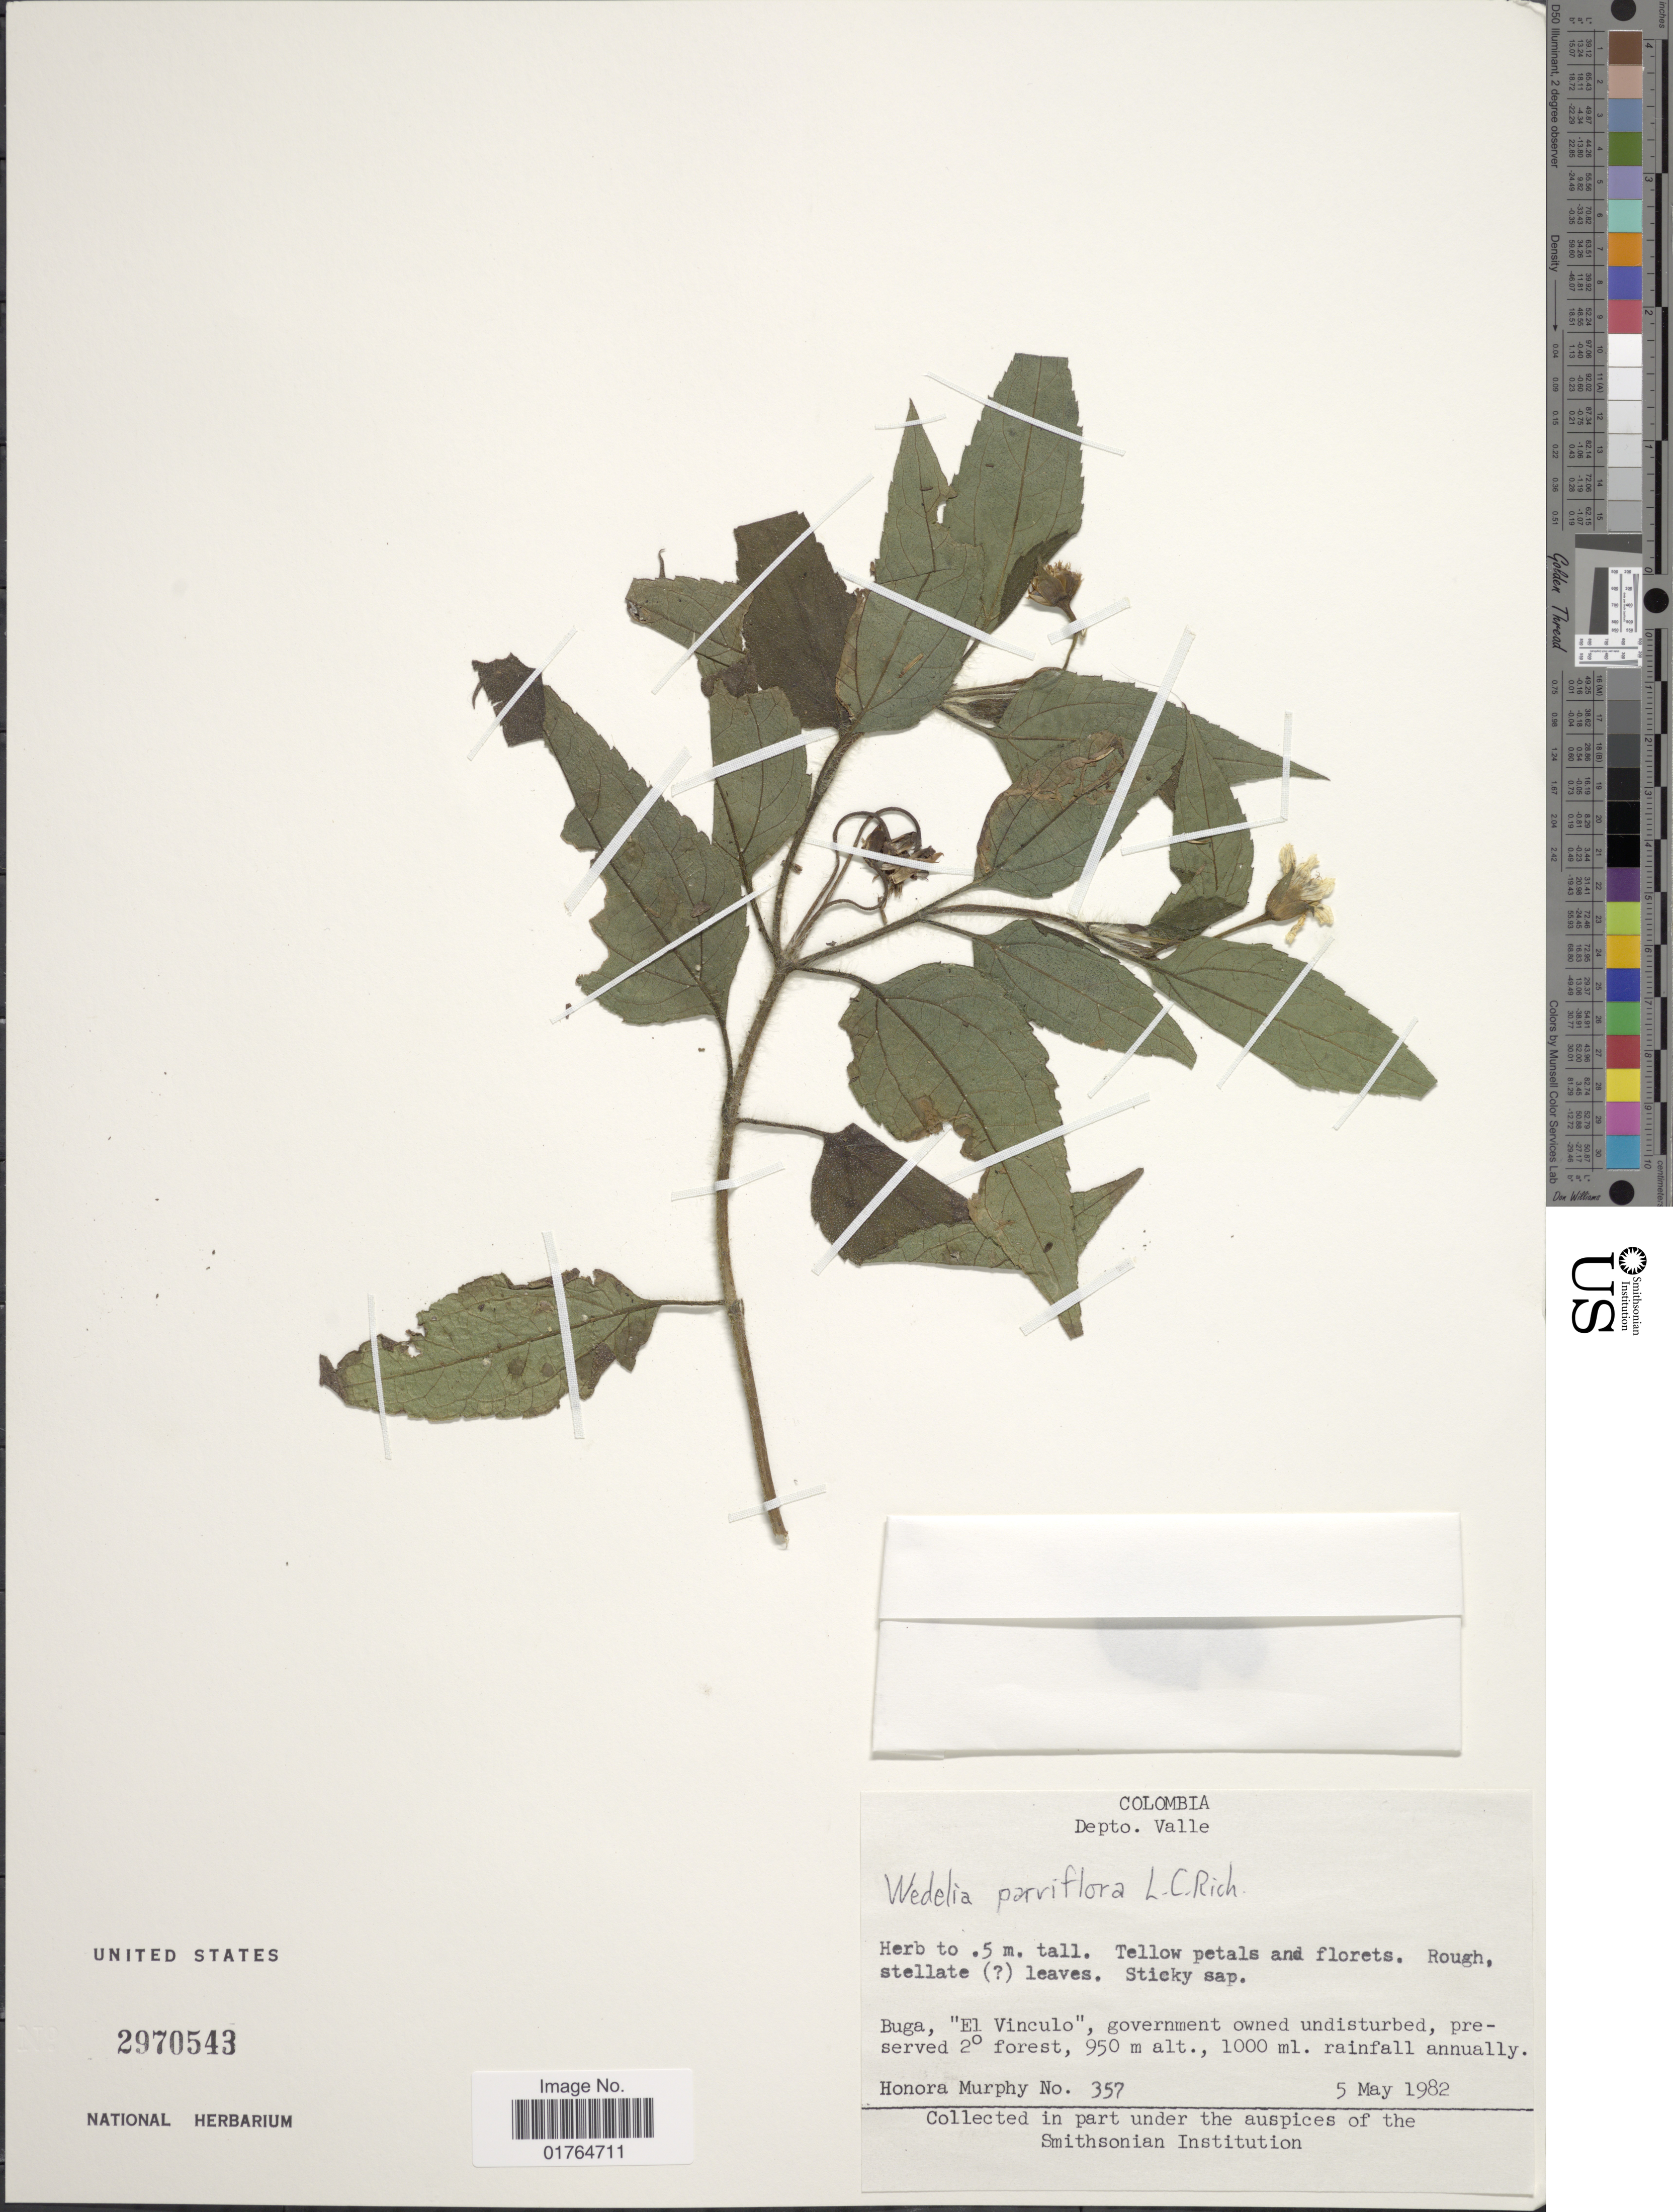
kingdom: Plantae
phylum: Tracheophyta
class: Magnoliopsida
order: Asterales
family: Asteraceae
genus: Wedelia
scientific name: Wedelia parviflora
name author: Rich.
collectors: H. Murphy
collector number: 357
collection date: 1982-05-05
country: Colombia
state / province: Valle del Cauca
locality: Depto. Valle, Buga, El Vinculo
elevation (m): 950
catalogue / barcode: US 2970543